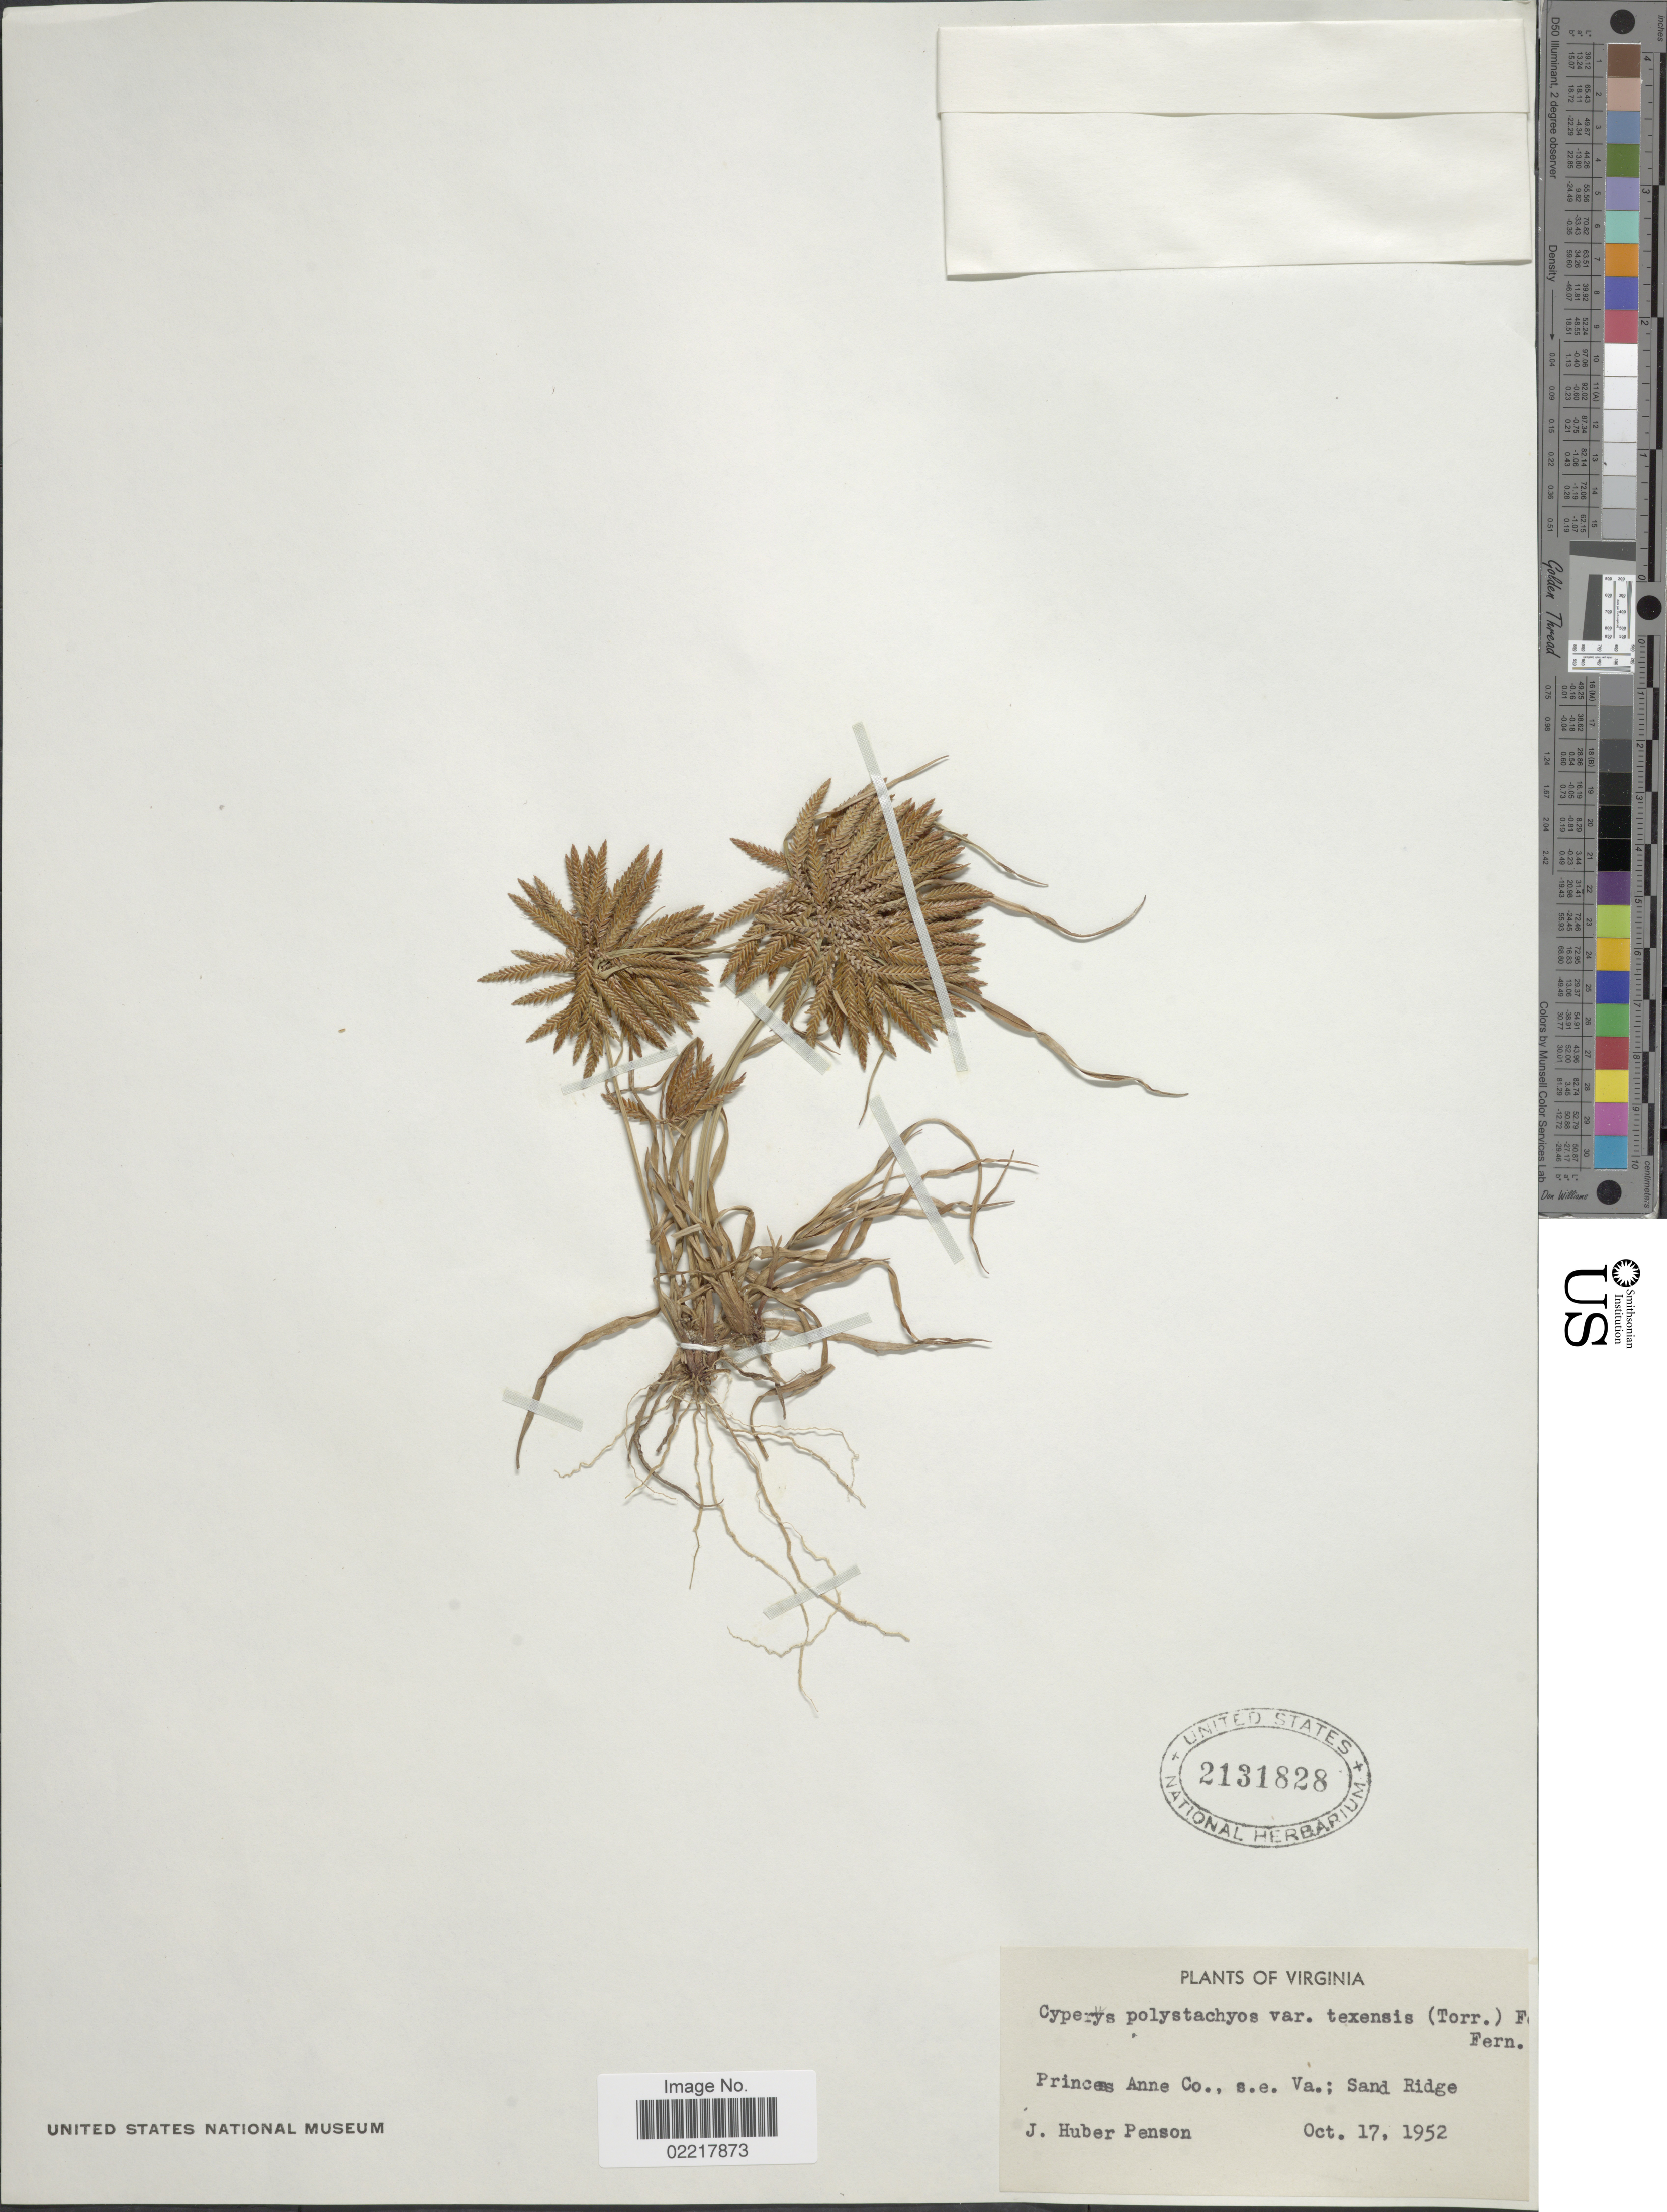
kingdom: Plantae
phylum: Tracheophyta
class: Liliopsida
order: Poales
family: Cyperaceae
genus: Cyperus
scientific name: Cyperus polystachyos var. texensis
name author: (Torr.) Fernald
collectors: J. Penson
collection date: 1952-10-17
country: United States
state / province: Virginia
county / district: City of Virginia Beach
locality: Princess Anne (=historic county name)Co., s.e. Va.; Sand Ridge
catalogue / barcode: US 2131828